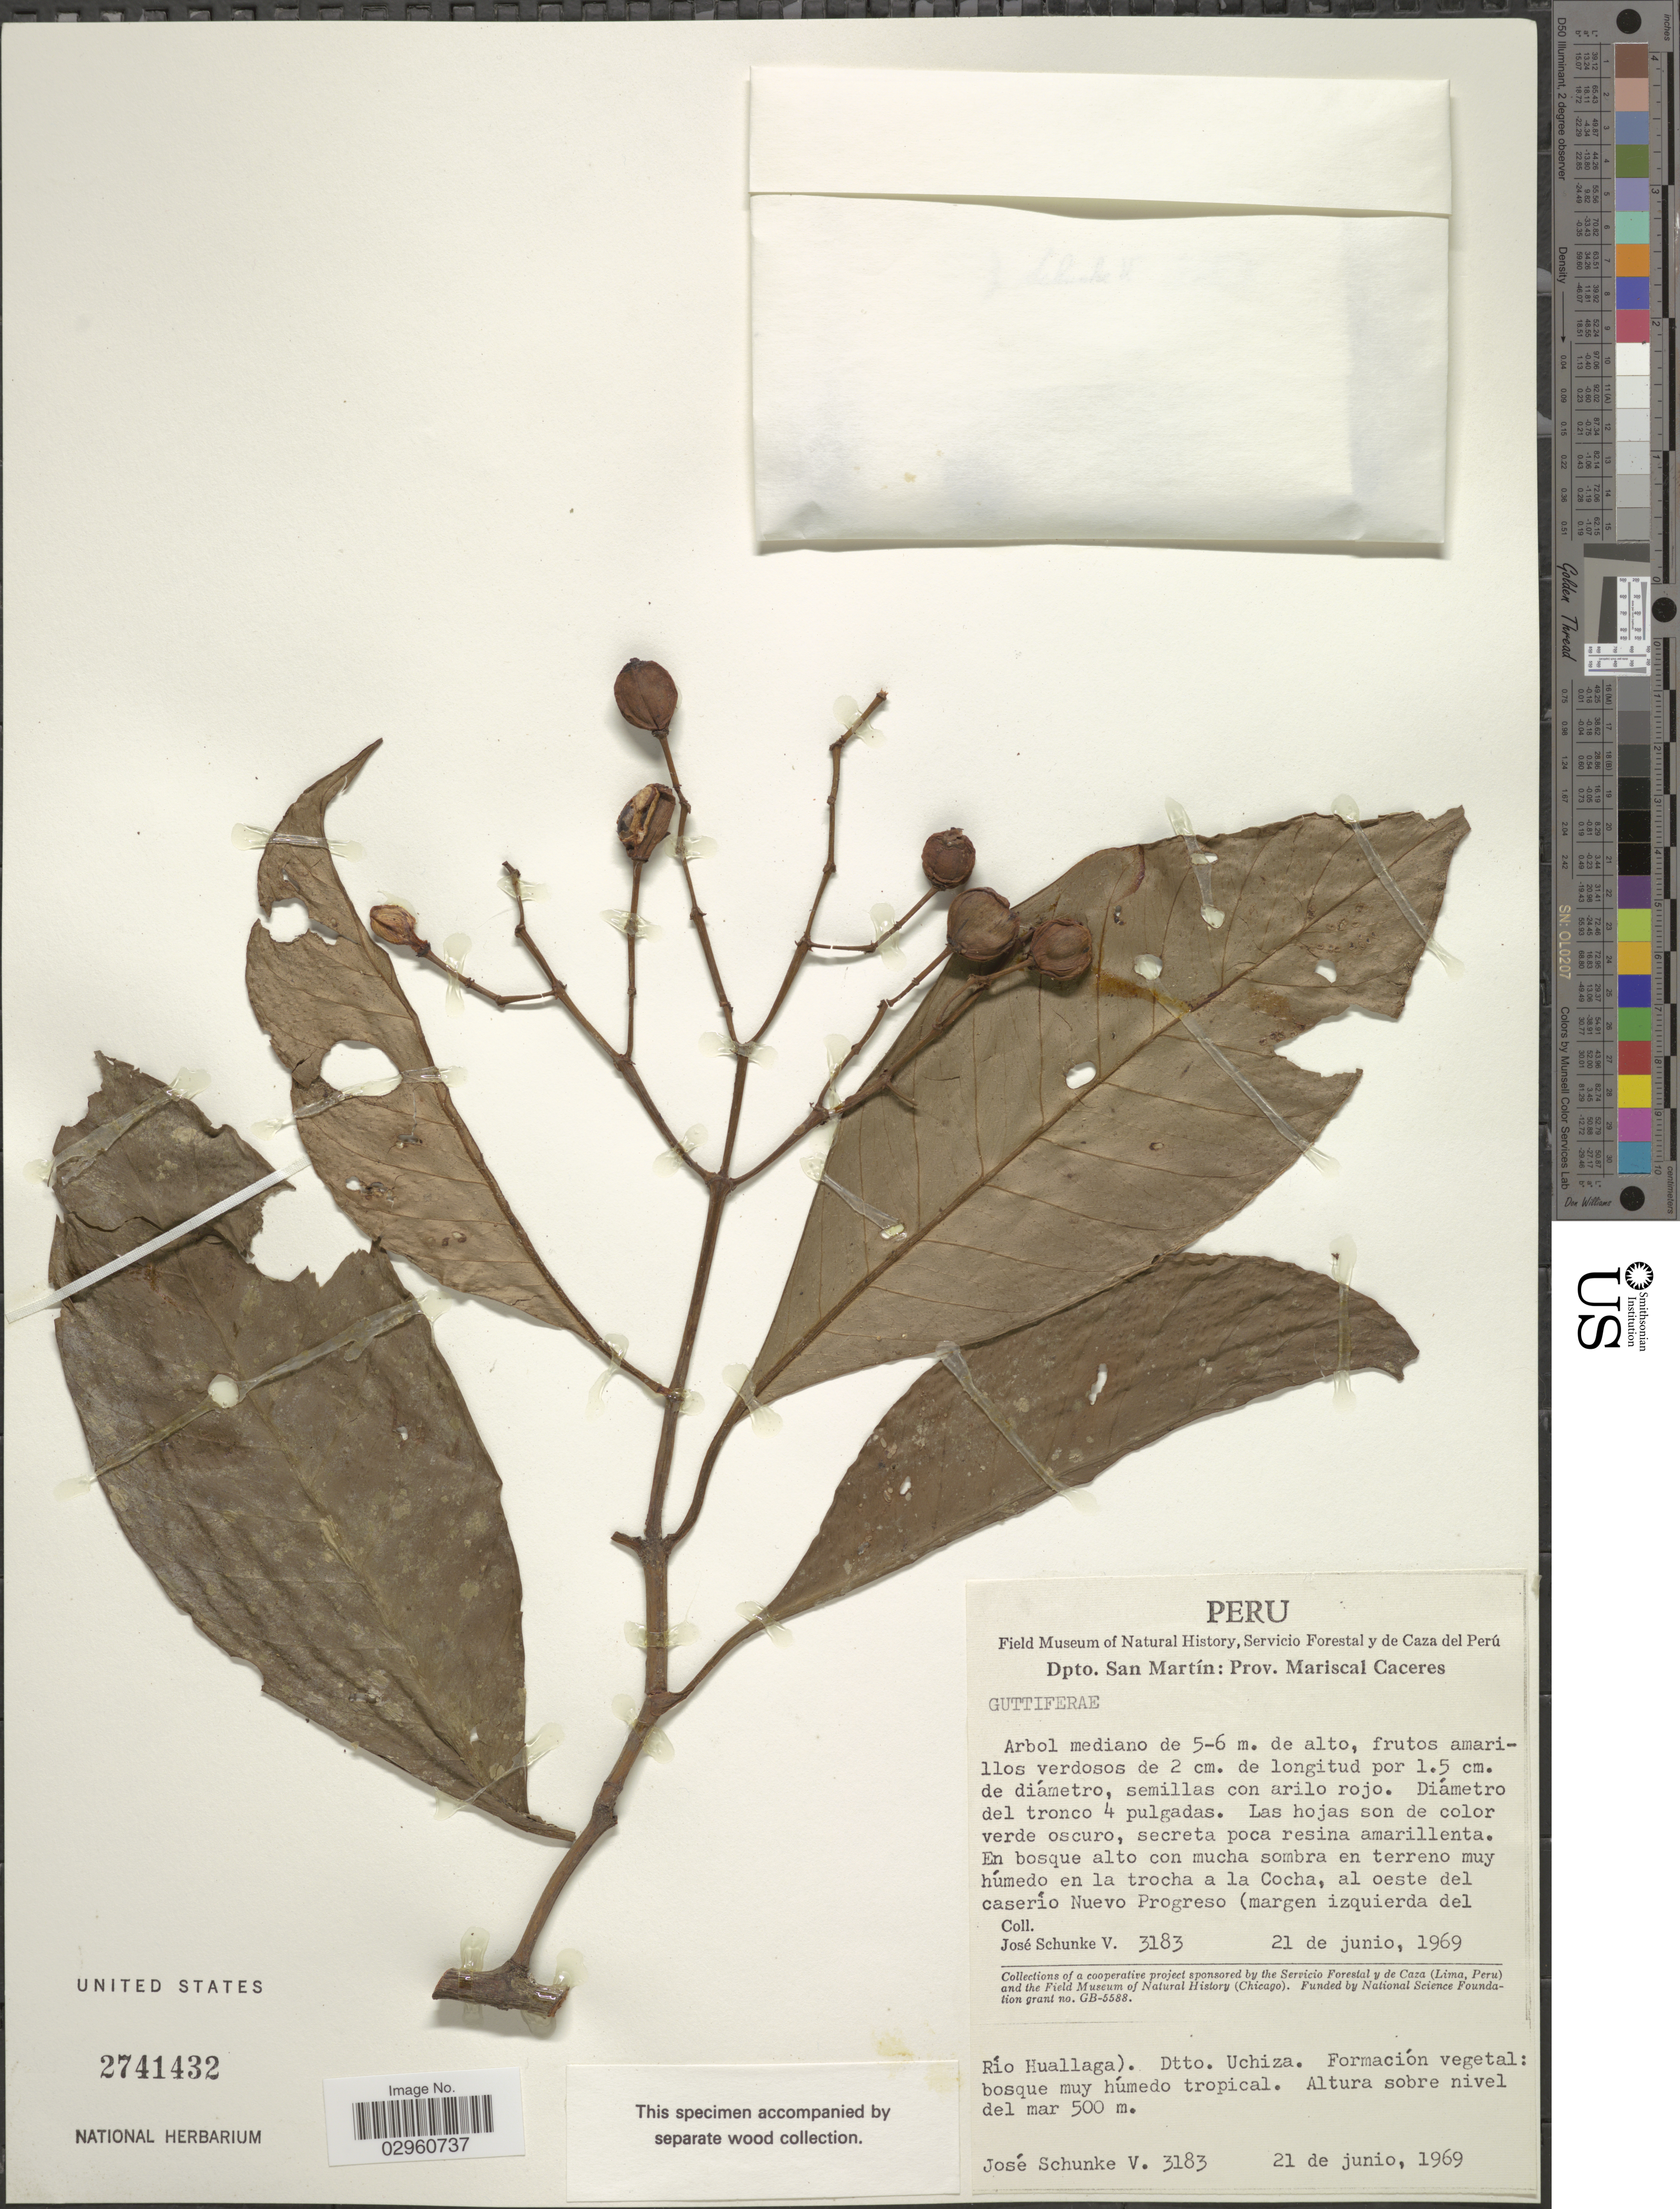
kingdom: Plantae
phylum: Tracheophyta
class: Magnoliopsida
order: Malpighiales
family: Clusiaceae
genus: Chrysochlamys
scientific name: Chrysochlamys sp.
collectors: J. Schunke Vigo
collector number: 3183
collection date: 1969-06-21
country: Peru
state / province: San Martín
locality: Dpto. San Martín: Prov. Mariscal Caceres. En bosque alto con mucha sombra en terreno muy húmedo en la trocha a la Cocha, al oeste del caserío Nuevo Progreso (margen izquierda del Río Huallaga). Dtto. Uchiza.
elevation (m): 500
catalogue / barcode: US 2741432